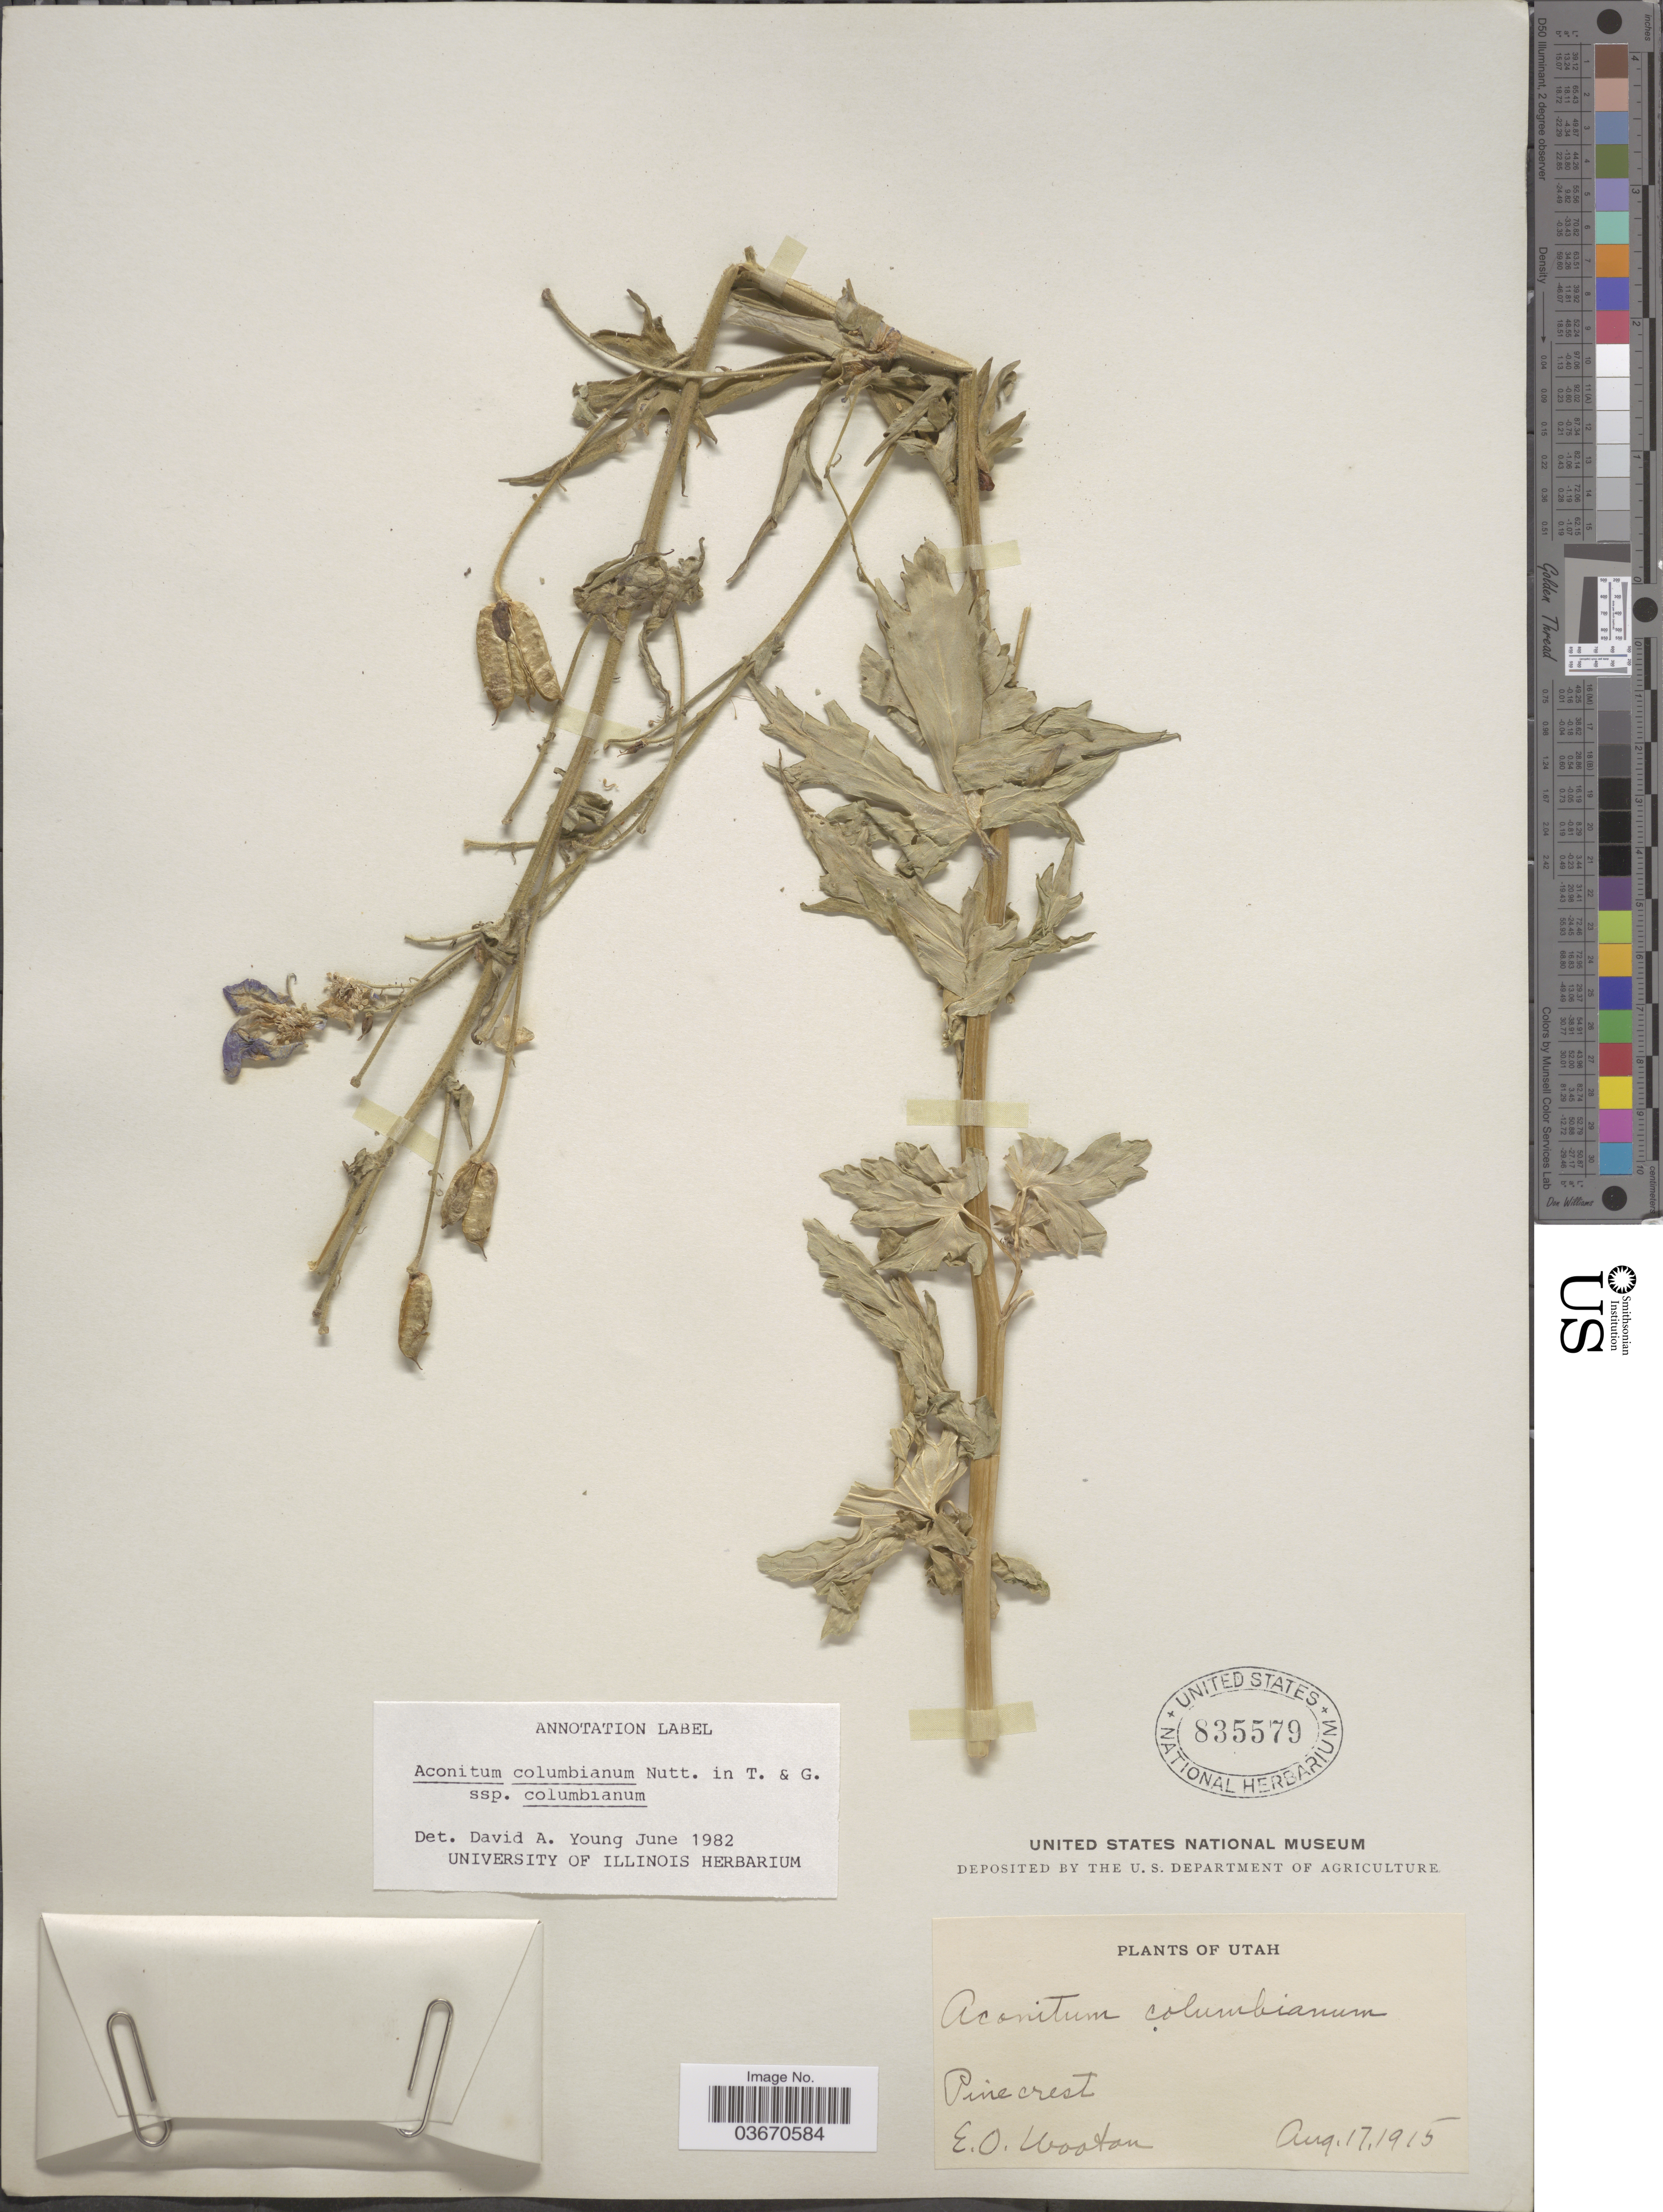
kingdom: Plantae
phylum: Tracheophyta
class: Magnoliopsida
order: Ranunculales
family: Ranunculaceae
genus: Aconitum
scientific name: Aconitum columbianum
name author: Nutt.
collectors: E. O. Wooton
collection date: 1915-08-17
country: United States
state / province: Utah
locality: Pinecrest.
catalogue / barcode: US 835579